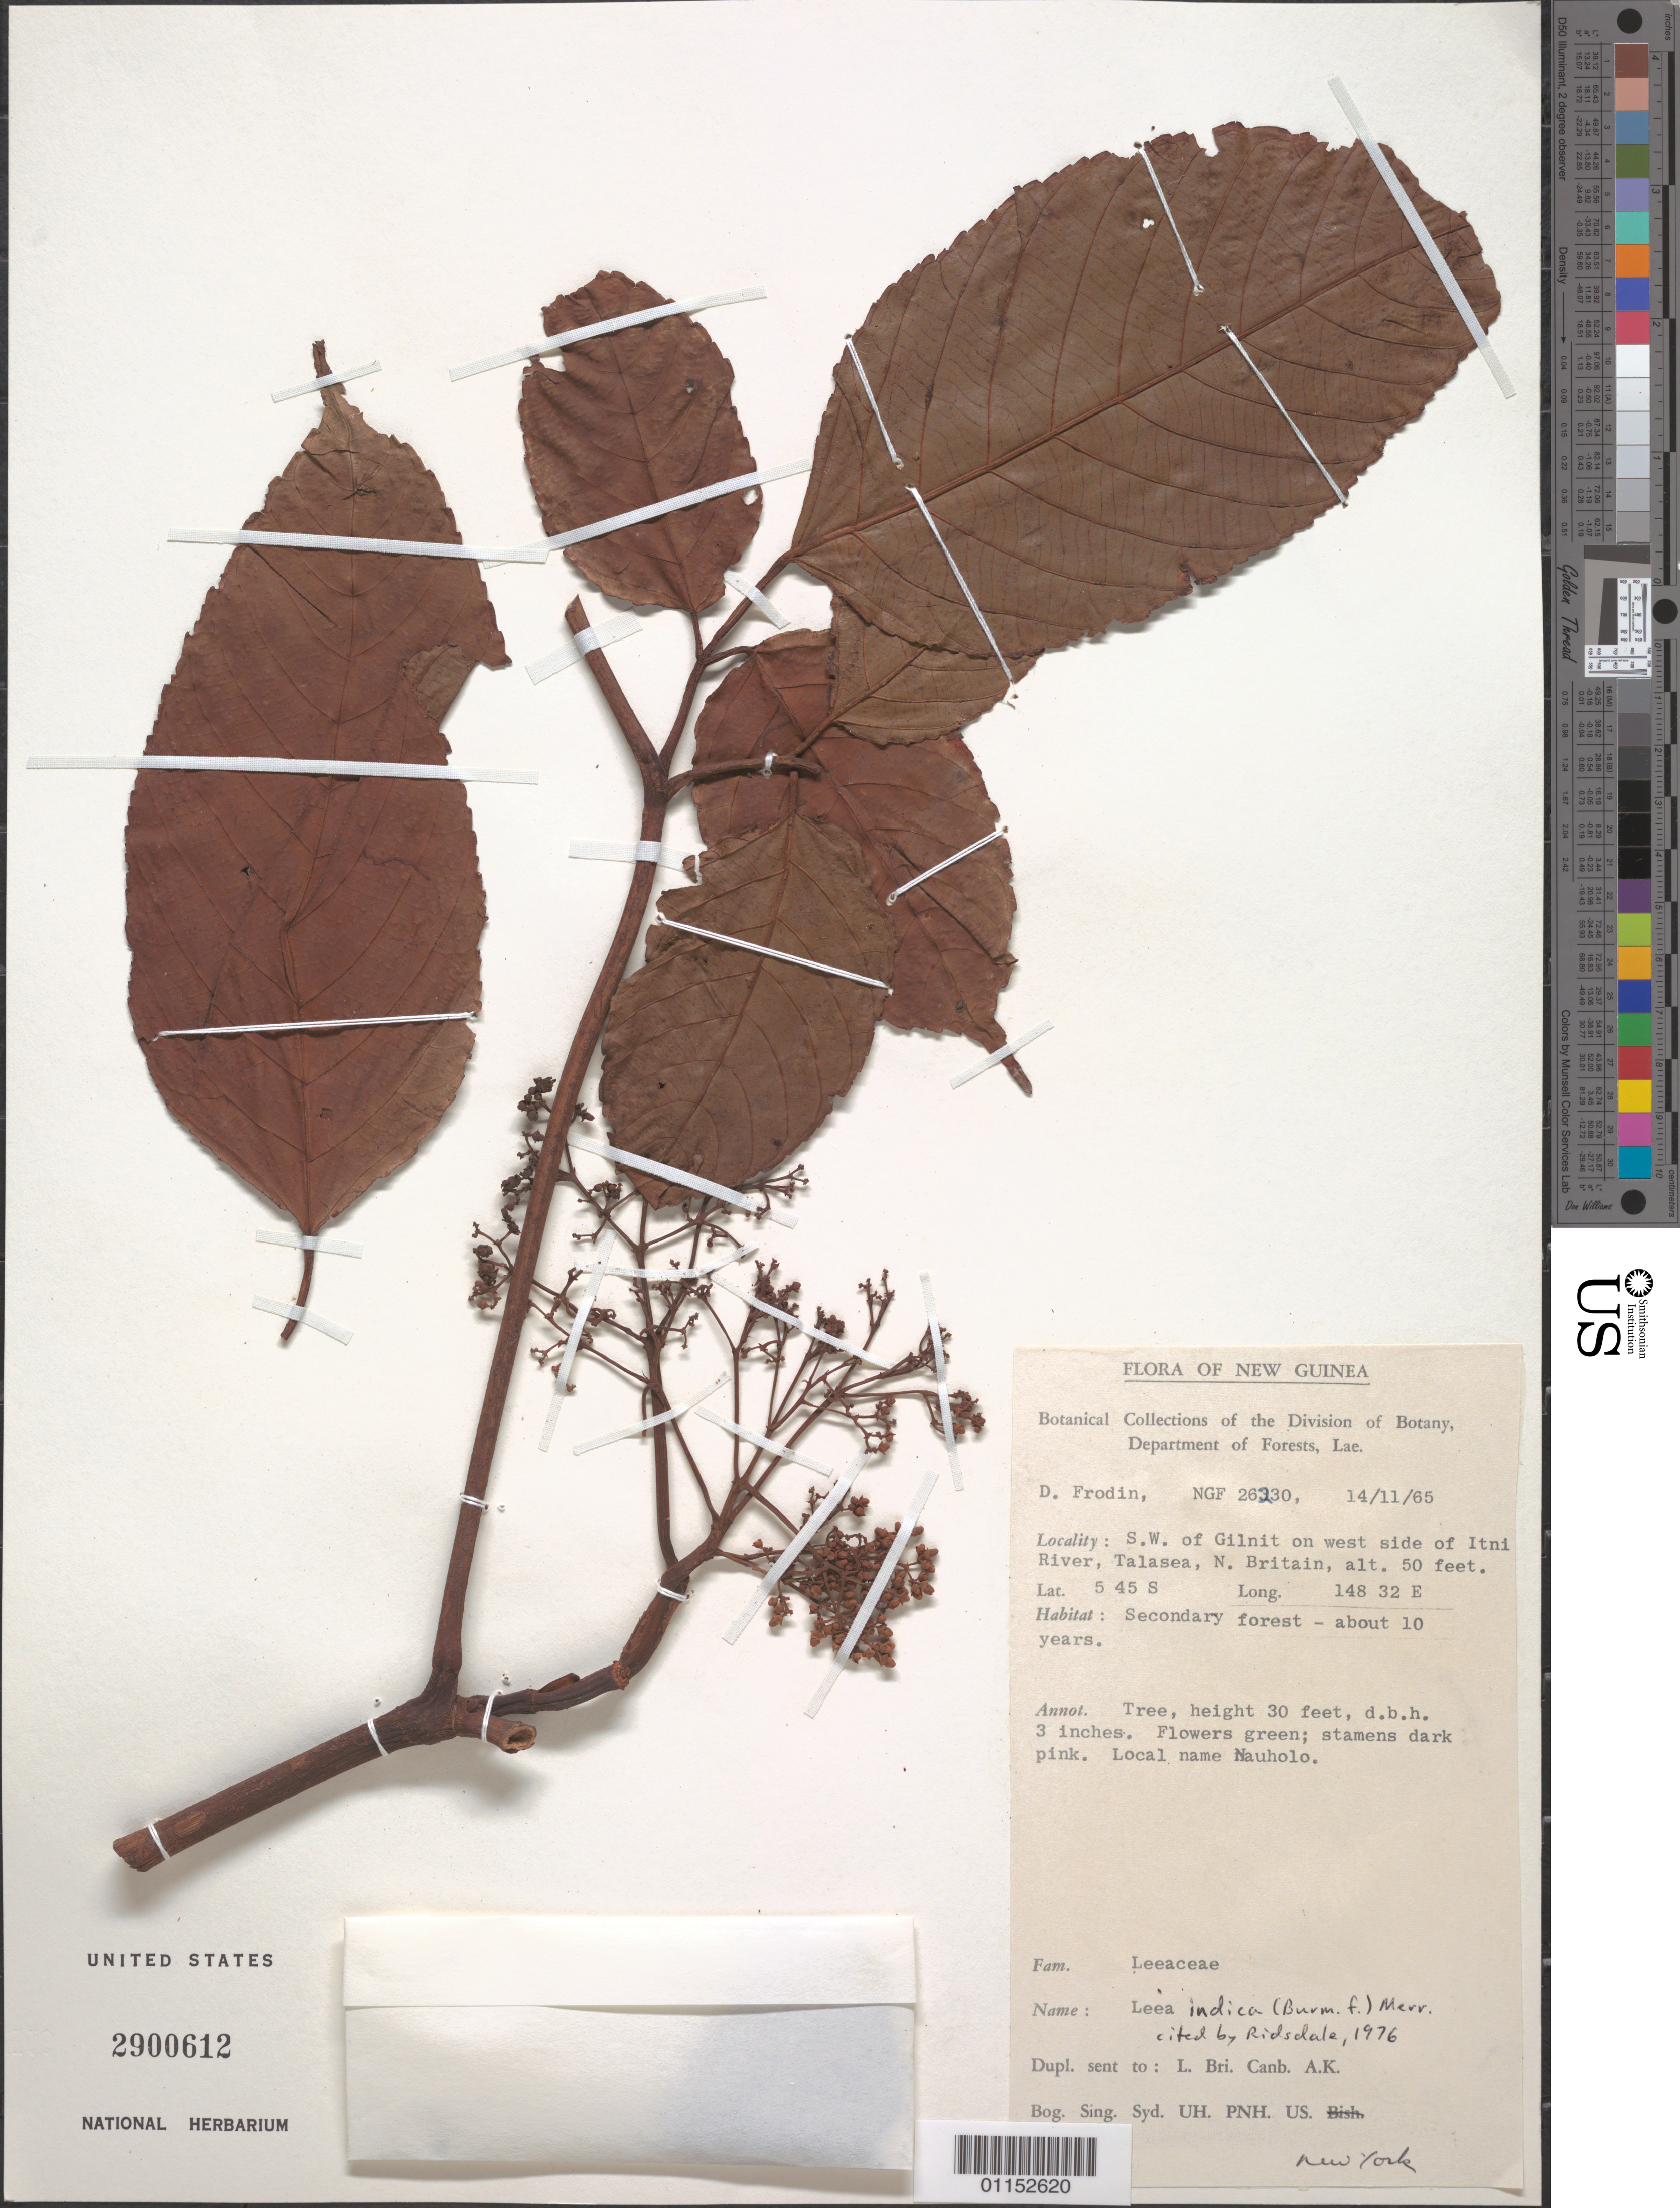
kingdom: Plantae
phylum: Tracheophyta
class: Magnoliopsida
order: Vitales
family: Vitaceae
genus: Leea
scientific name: Leea indica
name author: (Burm. f.) Merr.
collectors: D. G. Frodin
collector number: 26230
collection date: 1965-11-14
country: Papua New Guinea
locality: SW of Gilnit on W side of Itni River, Talasea, N Britain.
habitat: Secondary forest. Tree.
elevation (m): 15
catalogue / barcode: US 2900612